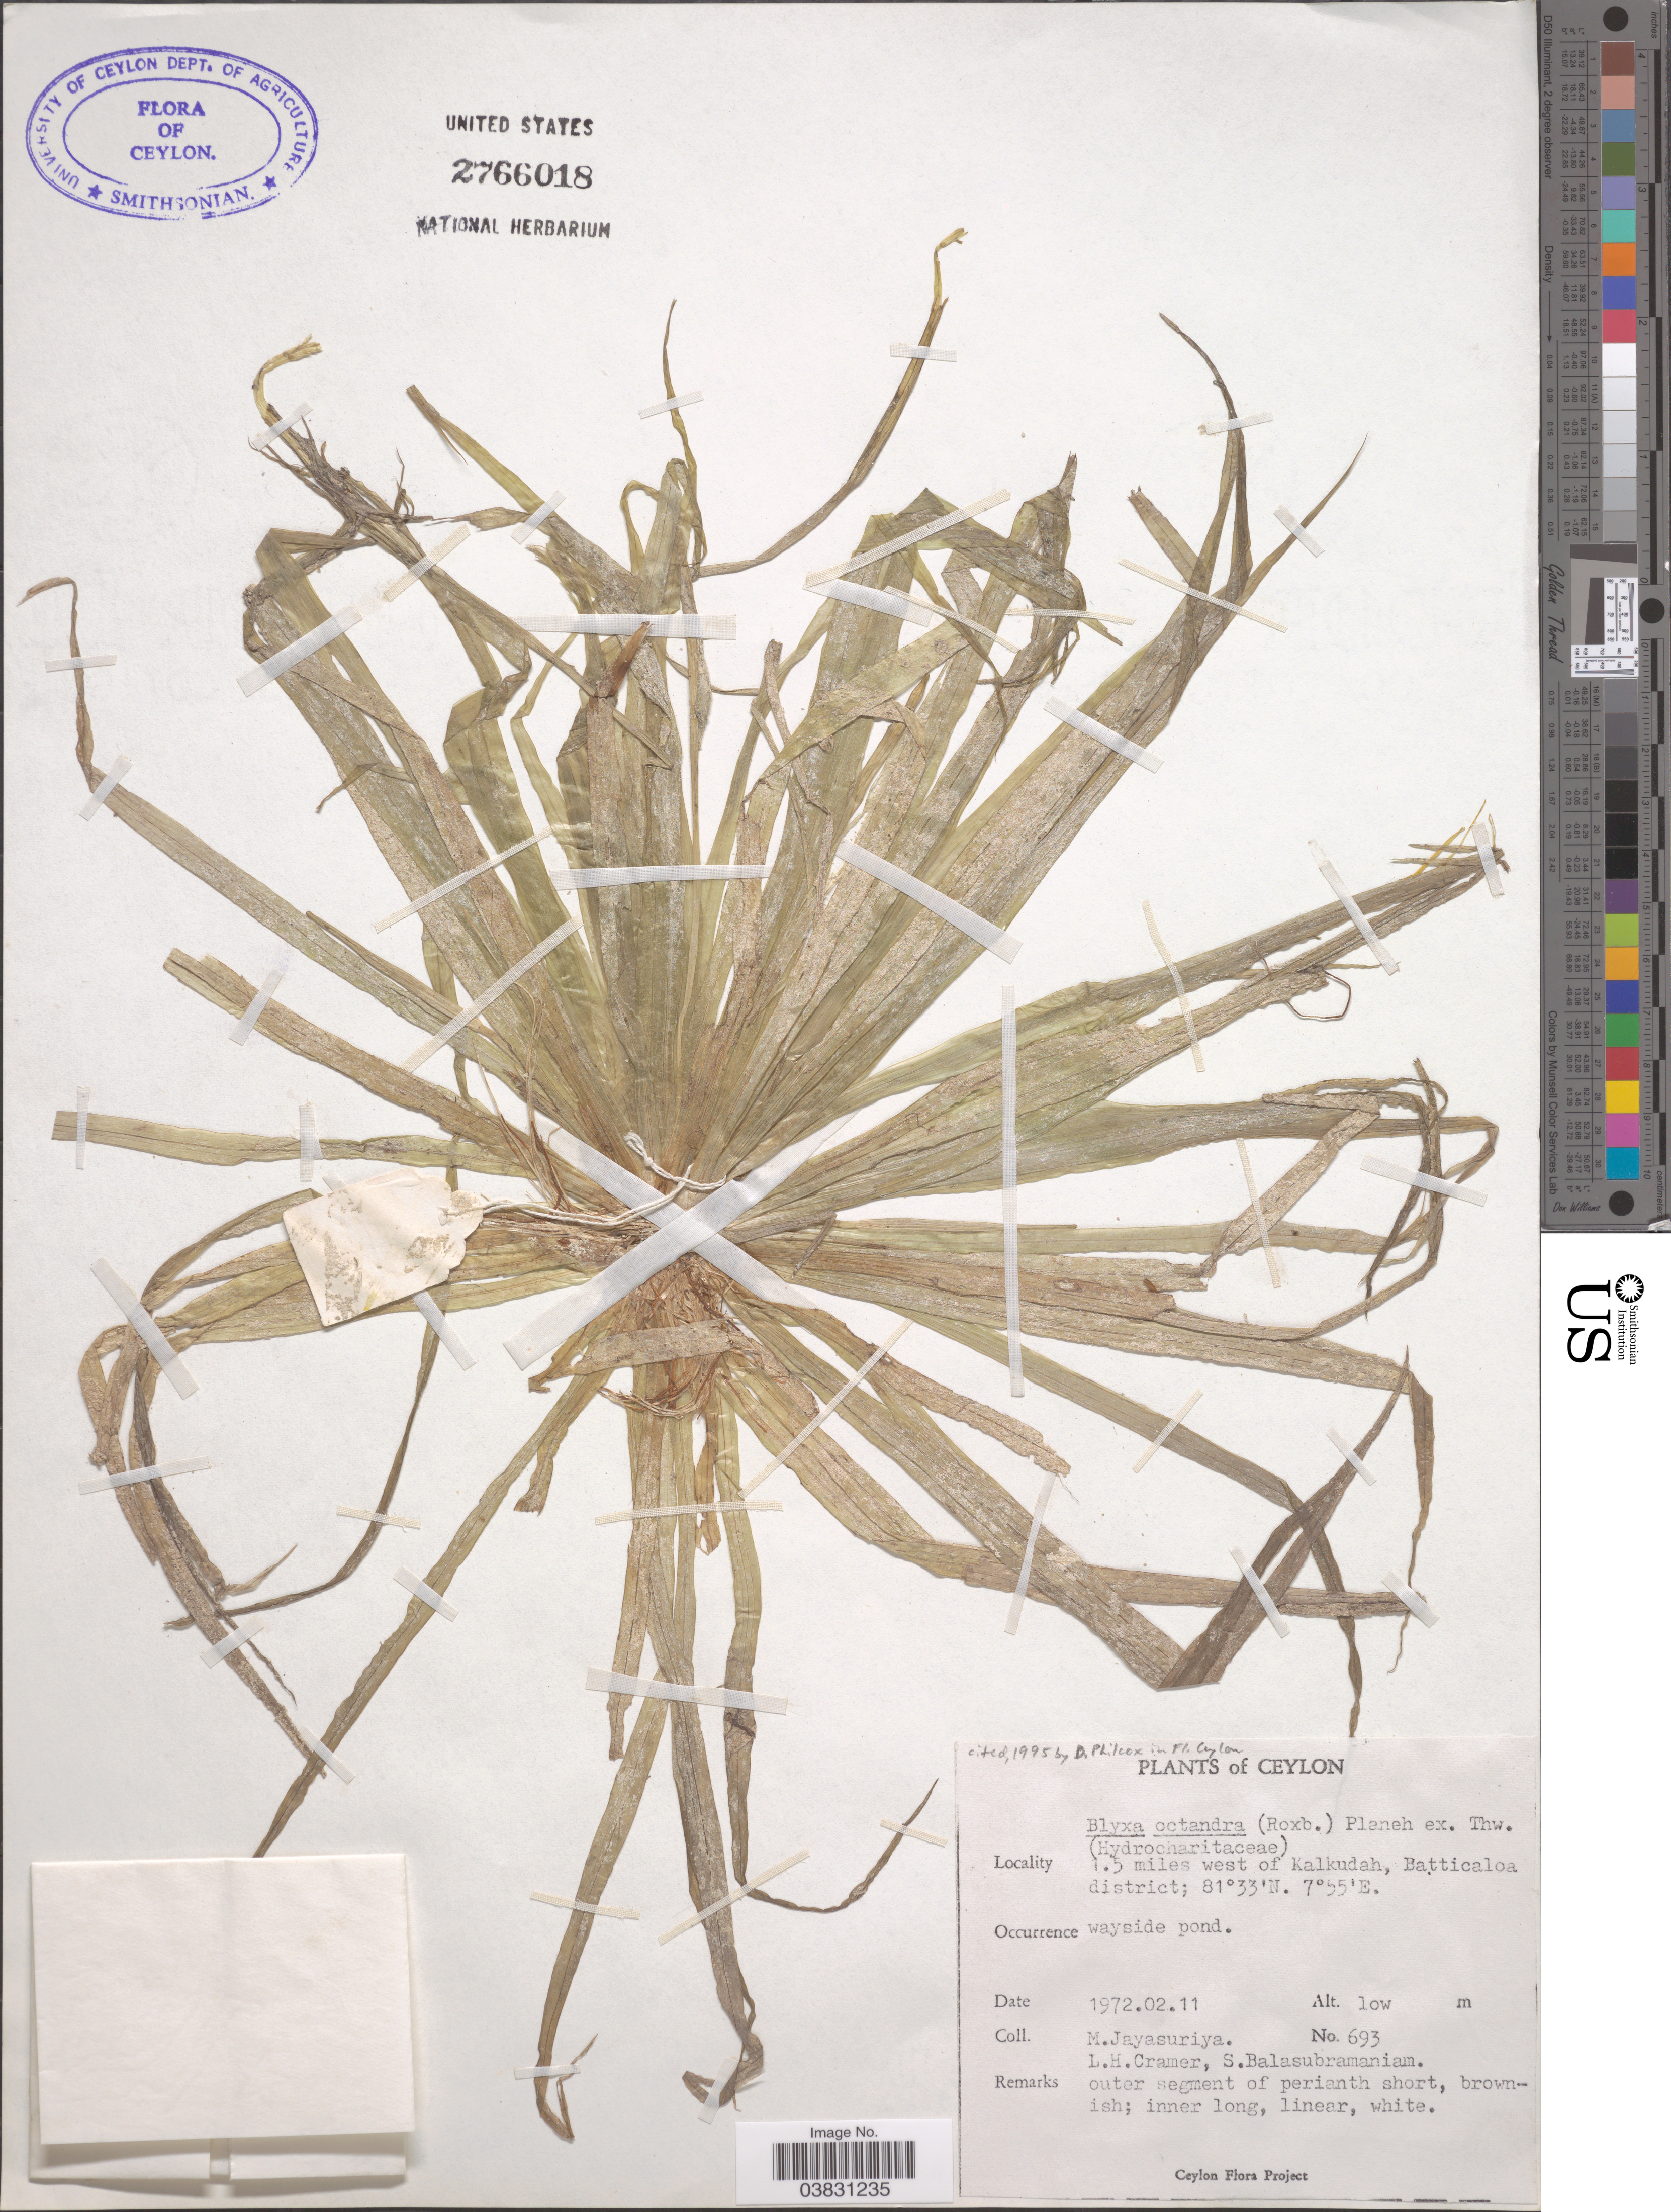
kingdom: Plantae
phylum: Tracheophyta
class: Liliopsida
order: Alismatales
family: Hydrocharitaceae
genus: Blyxa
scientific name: Blyxa octandra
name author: (Roxb.) Planch. ex Thwaites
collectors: M. Jayasuriya, L. H. Cramer & S. Balasubramaniam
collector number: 693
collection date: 1972-02-11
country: Sri Lanka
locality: Ceylon. 1.5 miles west of Kalkudah, Batticaloa district.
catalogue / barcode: US 2766018